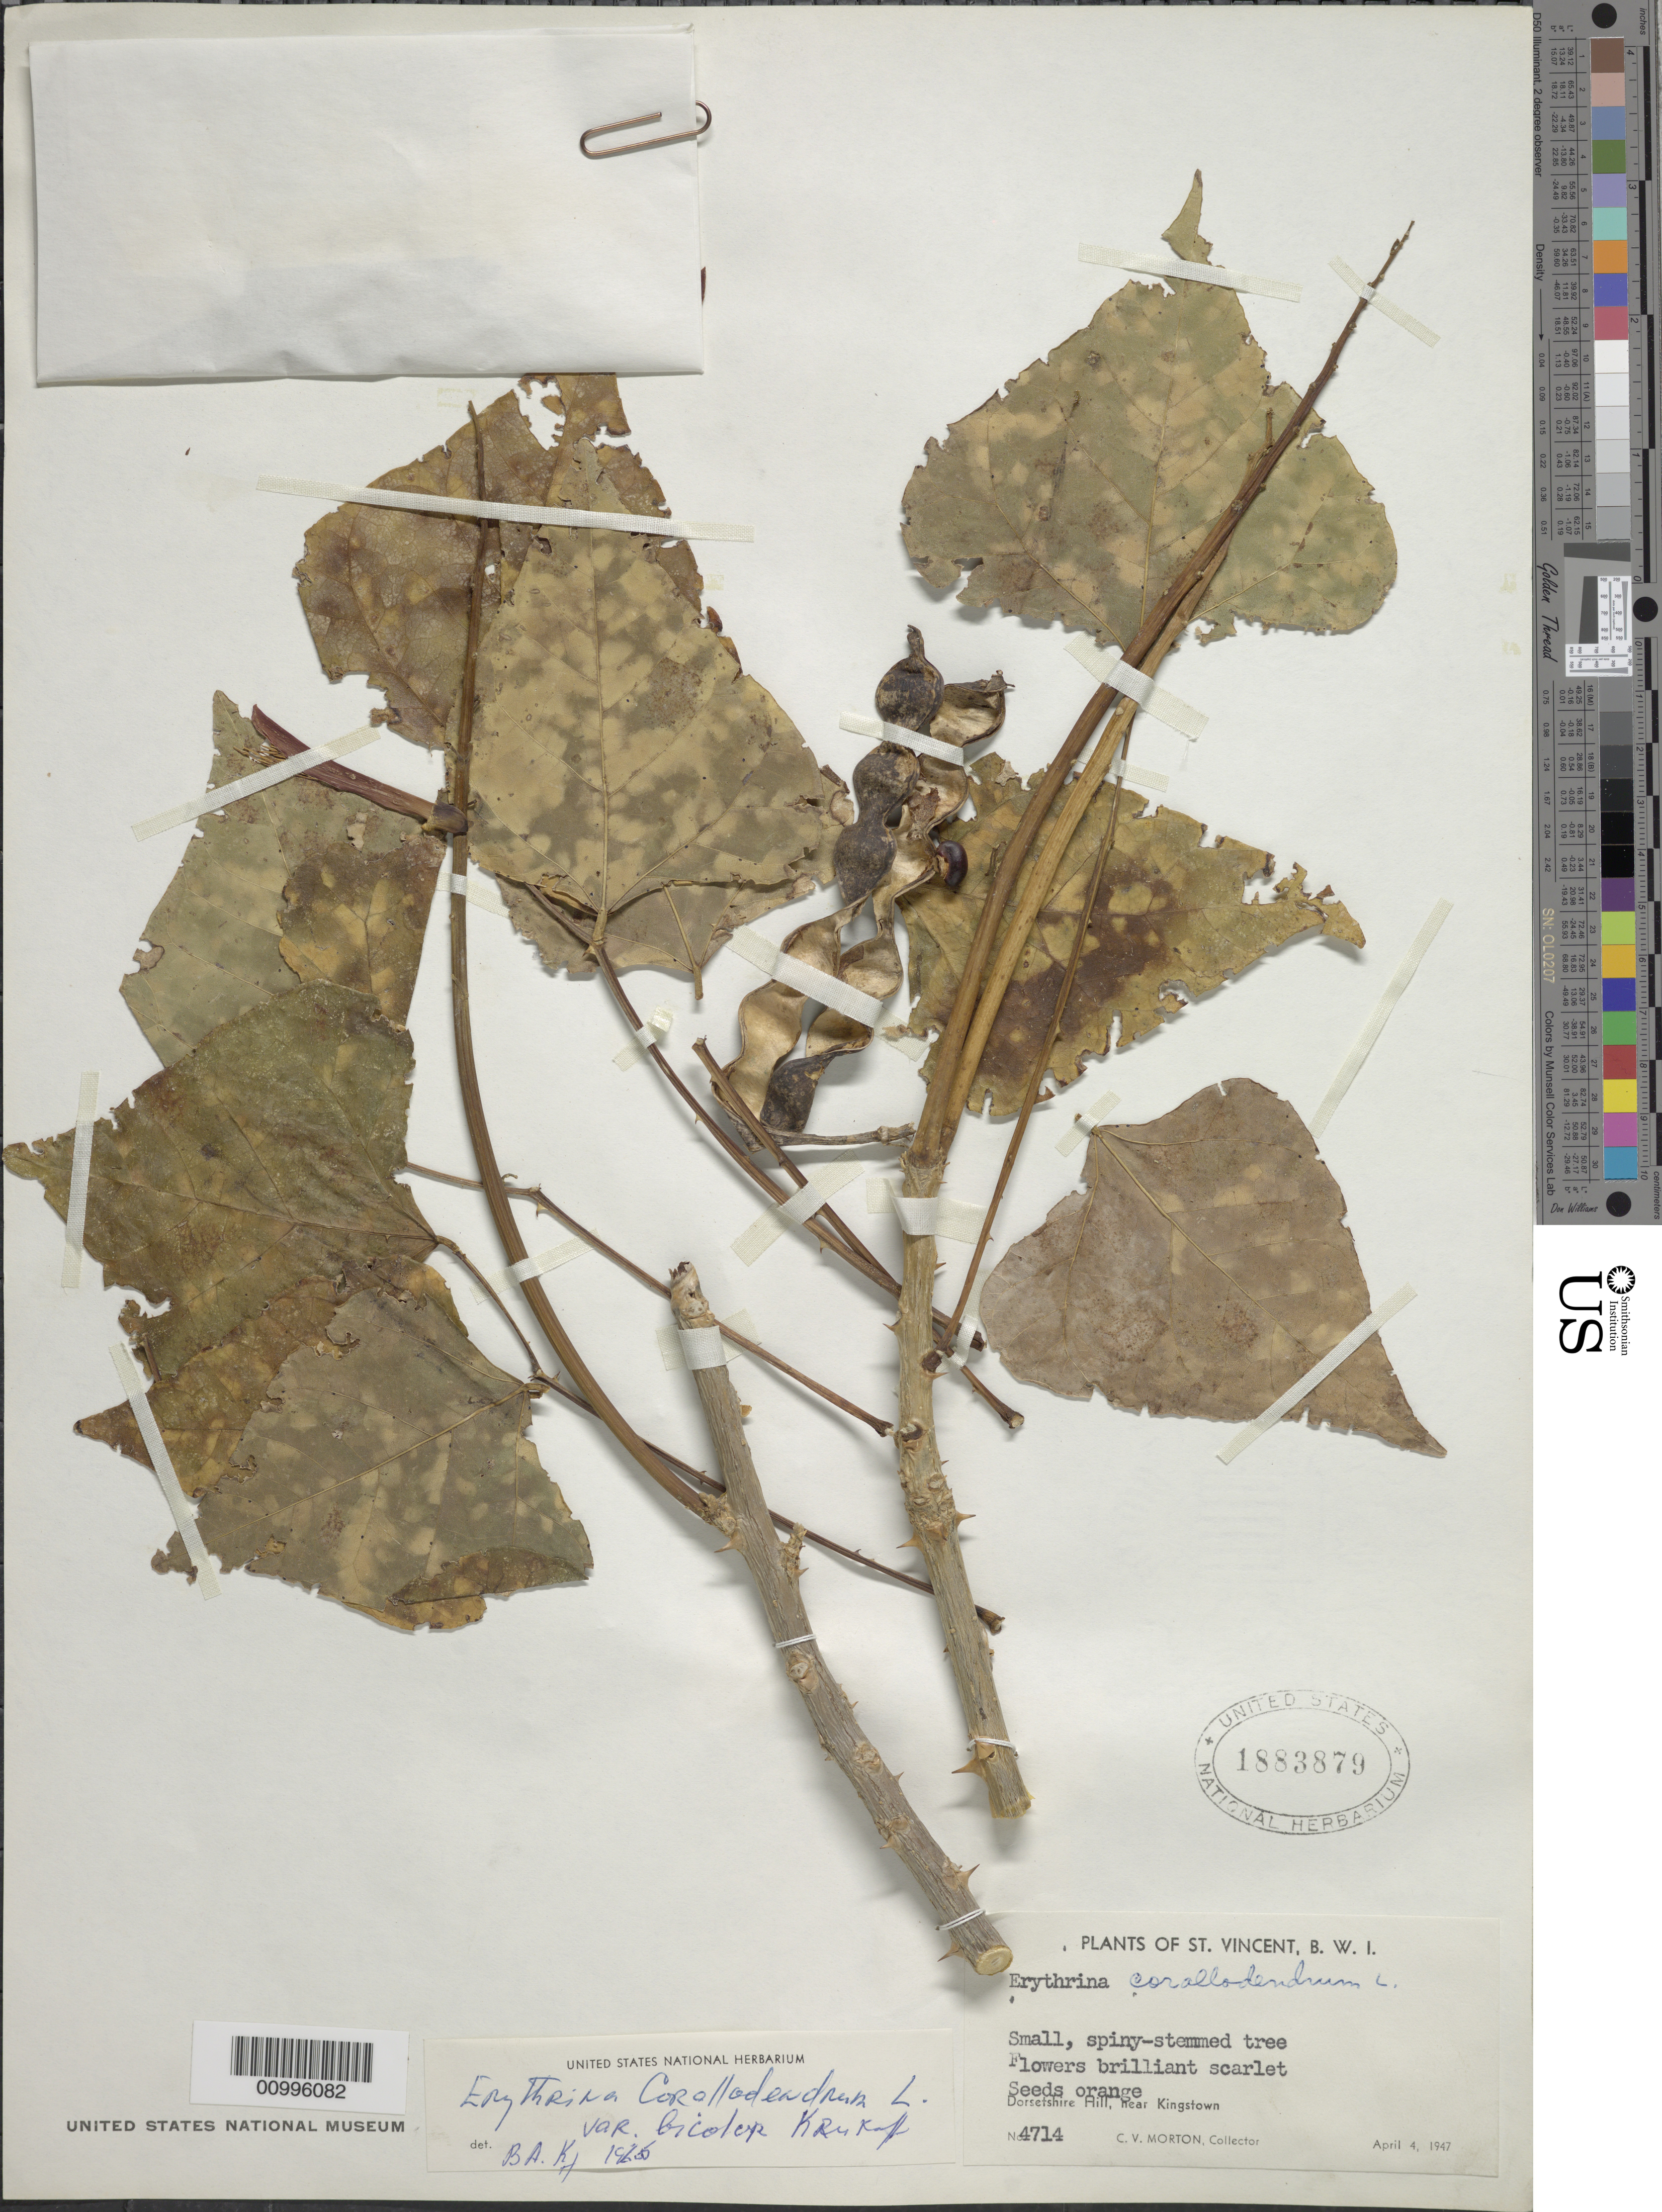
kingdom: Plantae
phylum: Tracheophyta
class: Magnoliopsida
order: Fabales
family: Fabaceae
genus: Erythrina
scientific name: Erythrina corallodendron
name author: L.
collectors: C. V. Morton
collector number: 4714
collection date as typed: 04 Apr 1947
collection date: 1947-04-04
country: St. Vincent - Grenadines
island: St. Vincent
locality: Dorsethill, near Kingstown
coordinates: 0 N, 0 E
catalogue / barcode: US 1883879